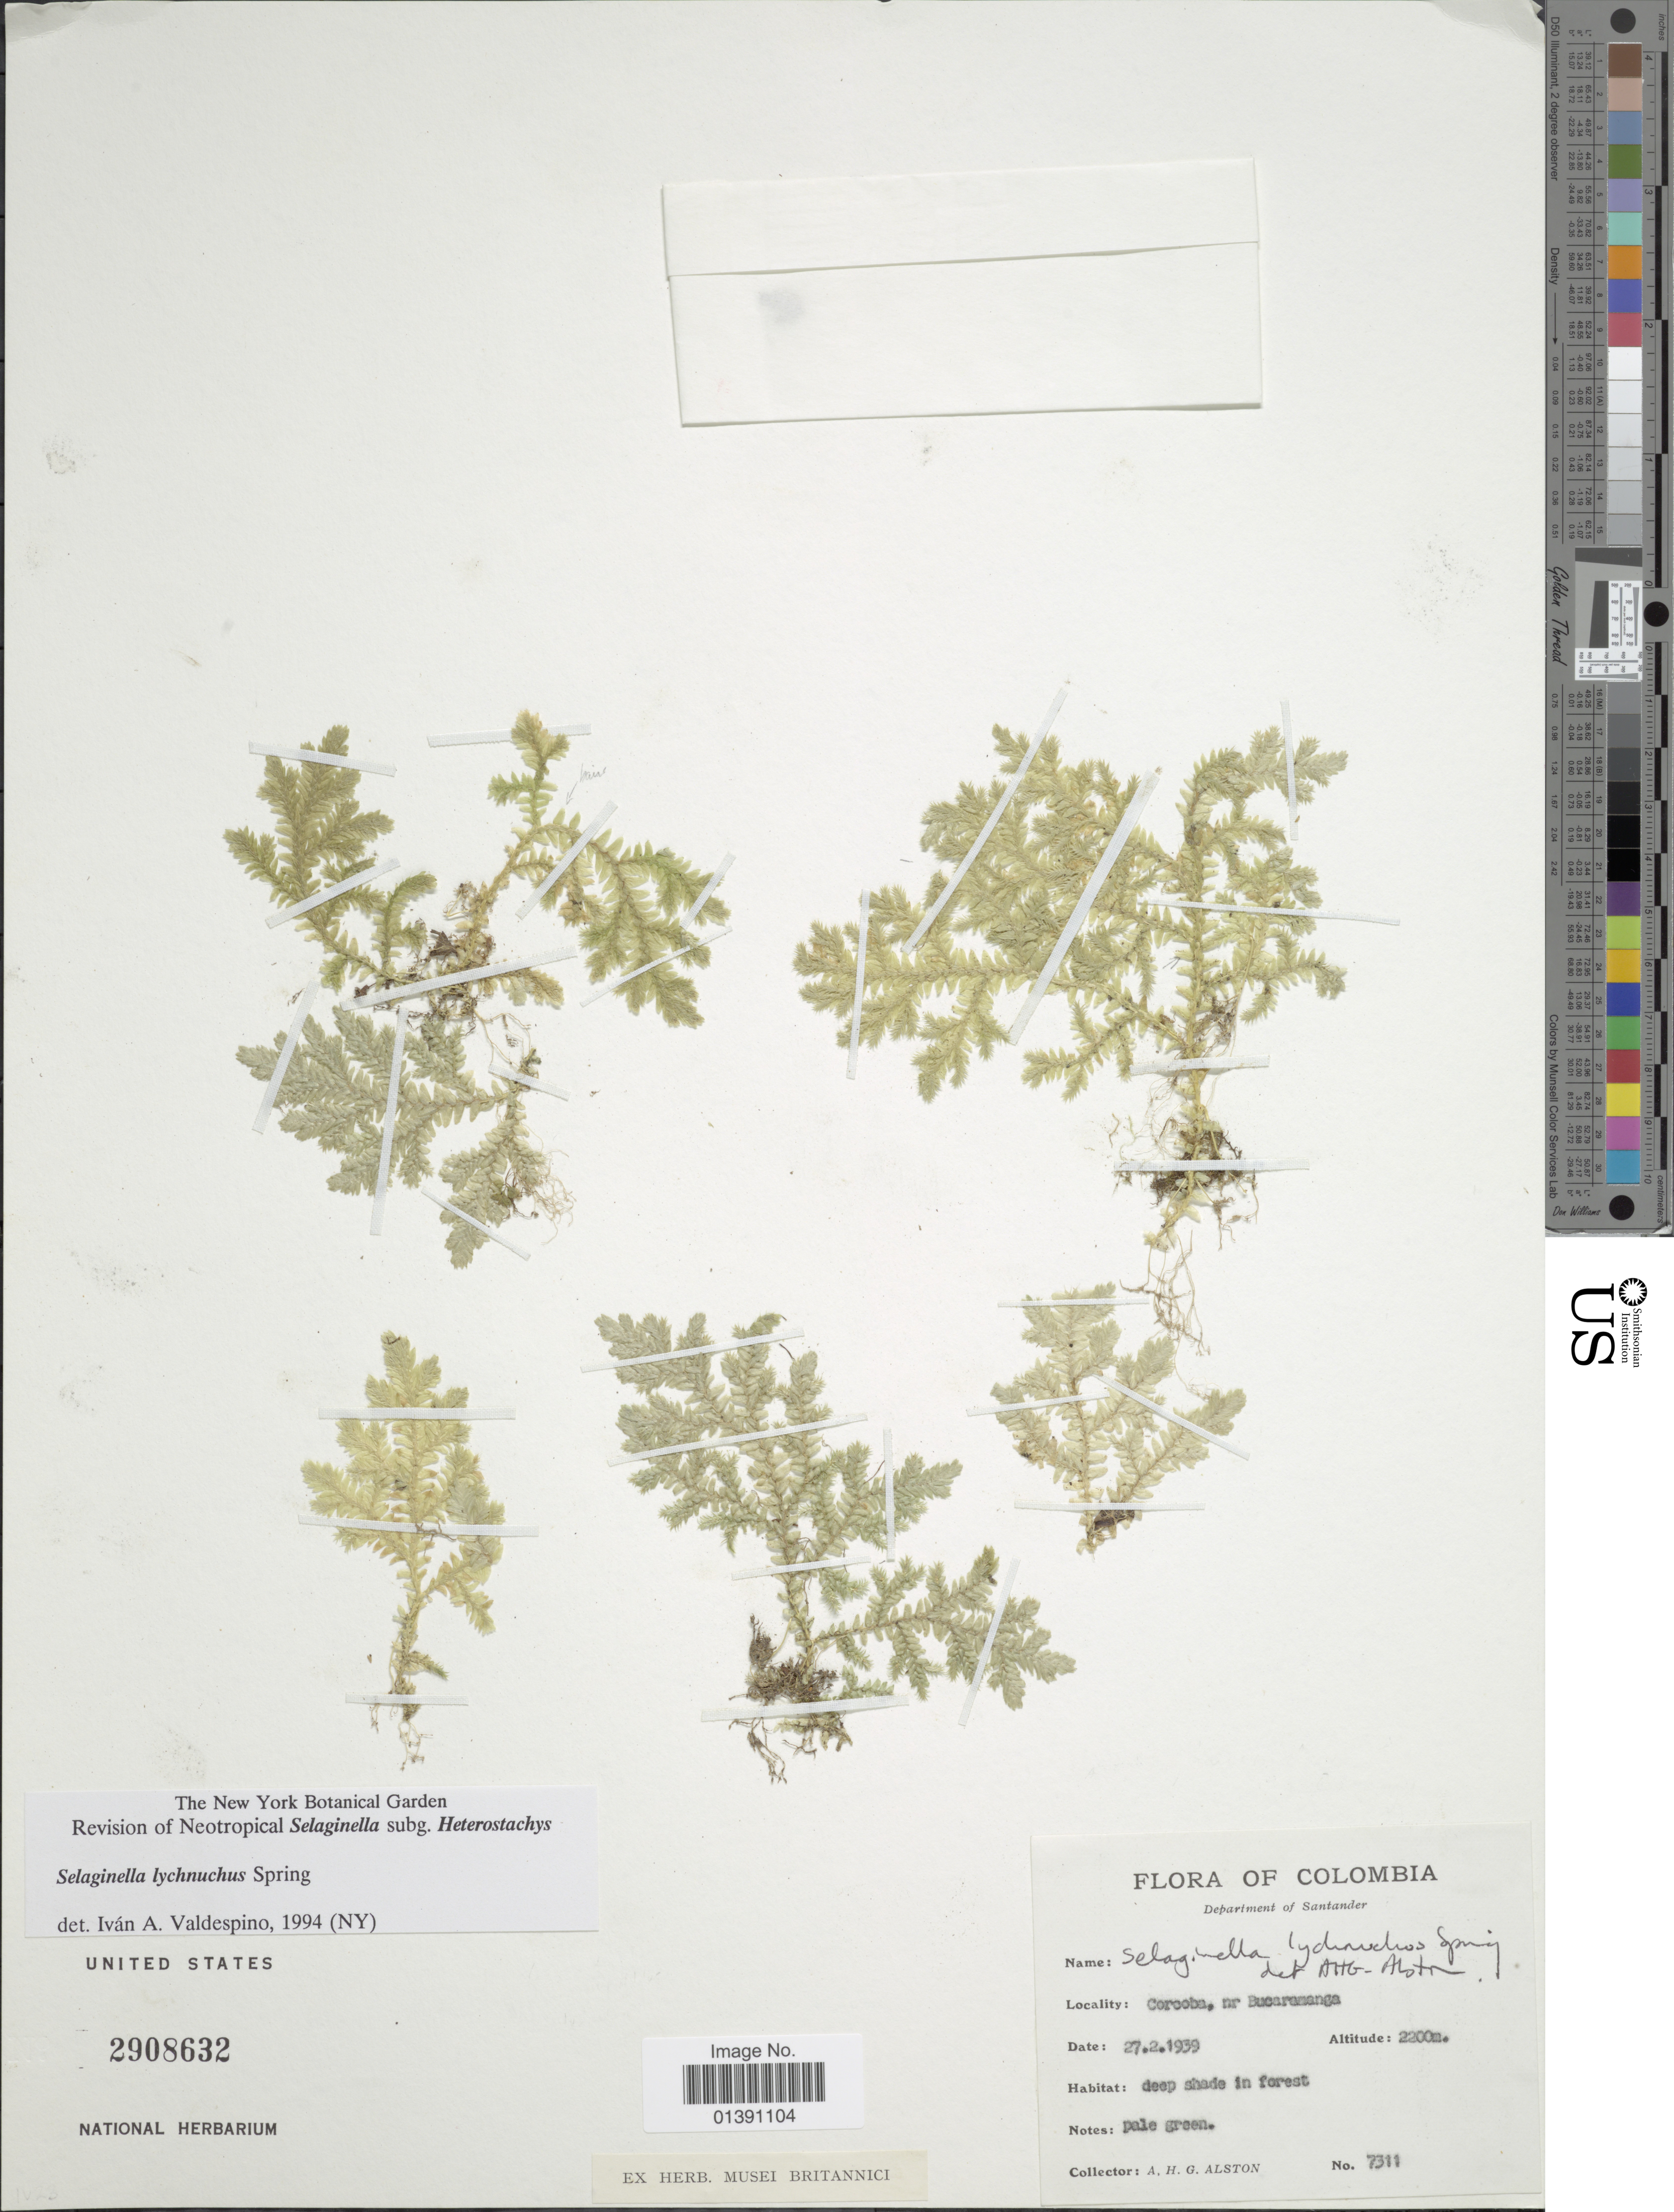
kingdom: Plantae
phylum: Tracheophyta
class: Lycopodiopsida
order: Selaginellales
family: Selaginellaceae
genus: Selaginella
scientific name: Selaginella lychnuchus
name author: Spring ex Klotzsch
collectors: A. H. Alston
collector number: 7311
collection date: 1939-02-27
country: Colombia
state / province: Santander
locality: Cordoba. nr Bucaramanga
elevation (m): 2200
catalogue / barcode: US 2908632